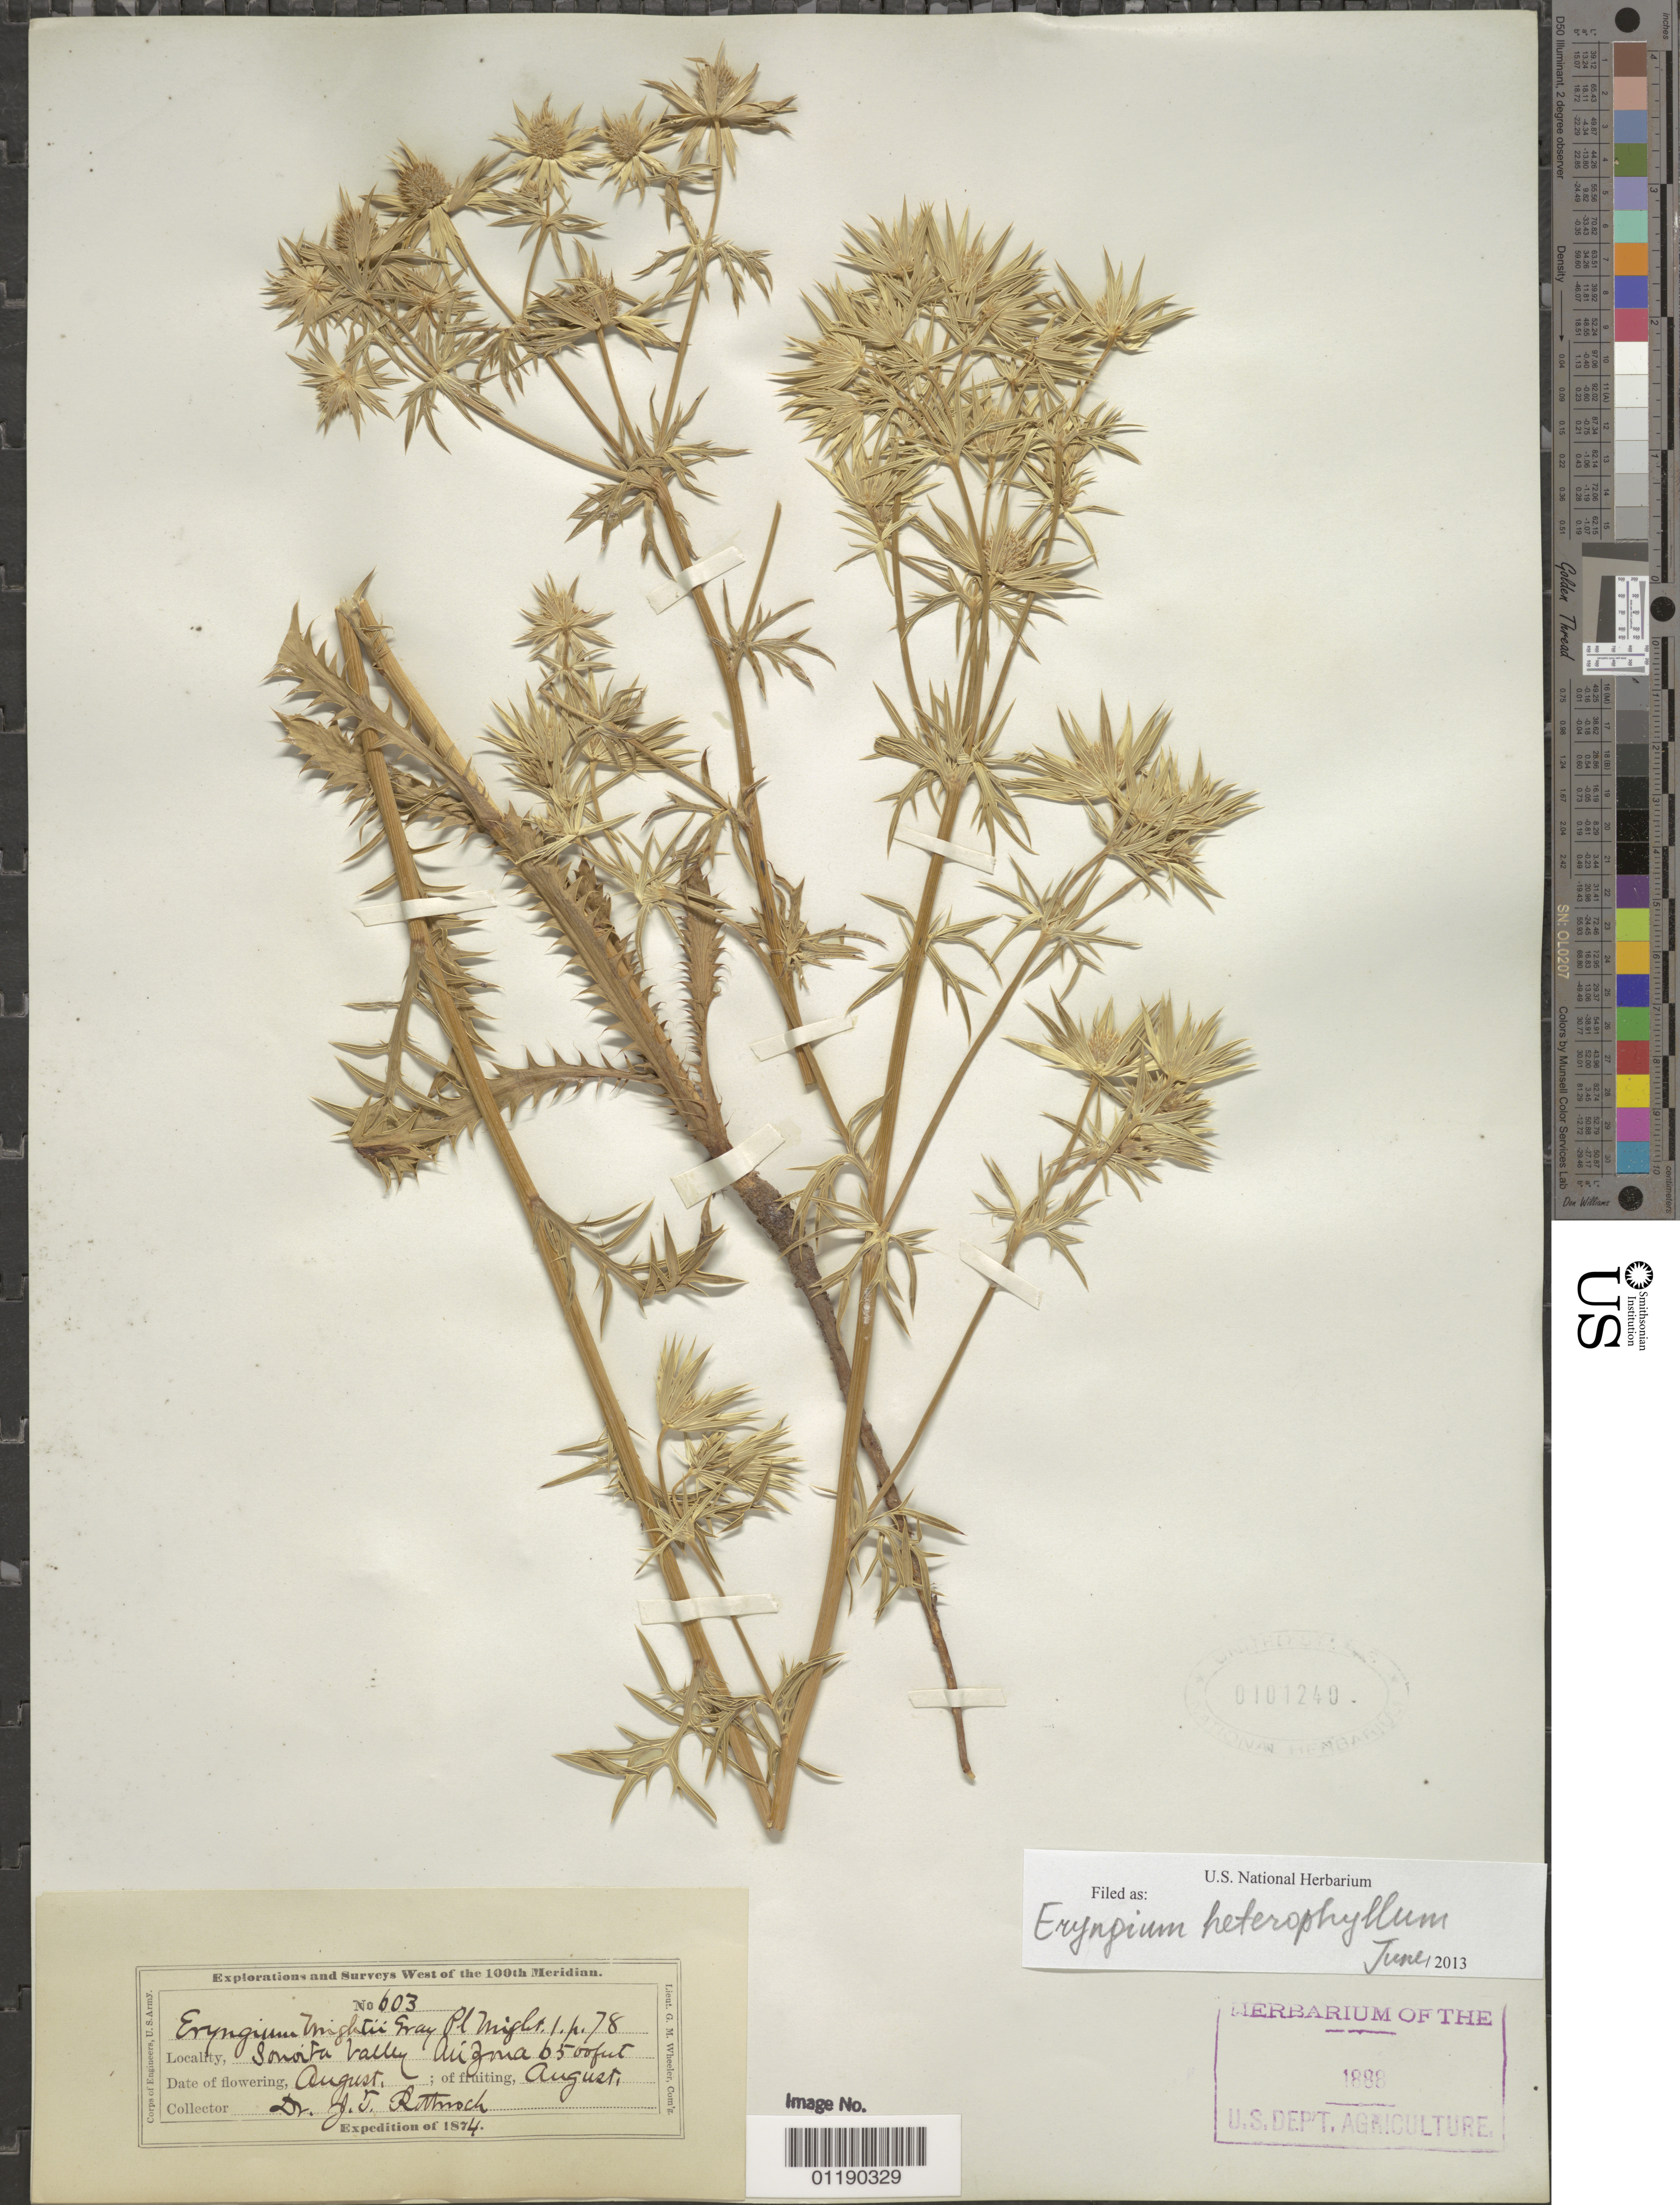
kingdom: Plantae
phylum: Tracheophyta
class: Magnoliopsida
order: Apiales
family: Apiaceae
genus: Eryngium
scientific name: Eryngium heterophyllum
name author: Engelm.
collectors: J. T. Rothrock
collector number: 603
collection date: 1874-08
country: United States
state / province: Arizona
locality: Sonoita Valley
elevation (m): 1981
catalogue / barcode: US 101240